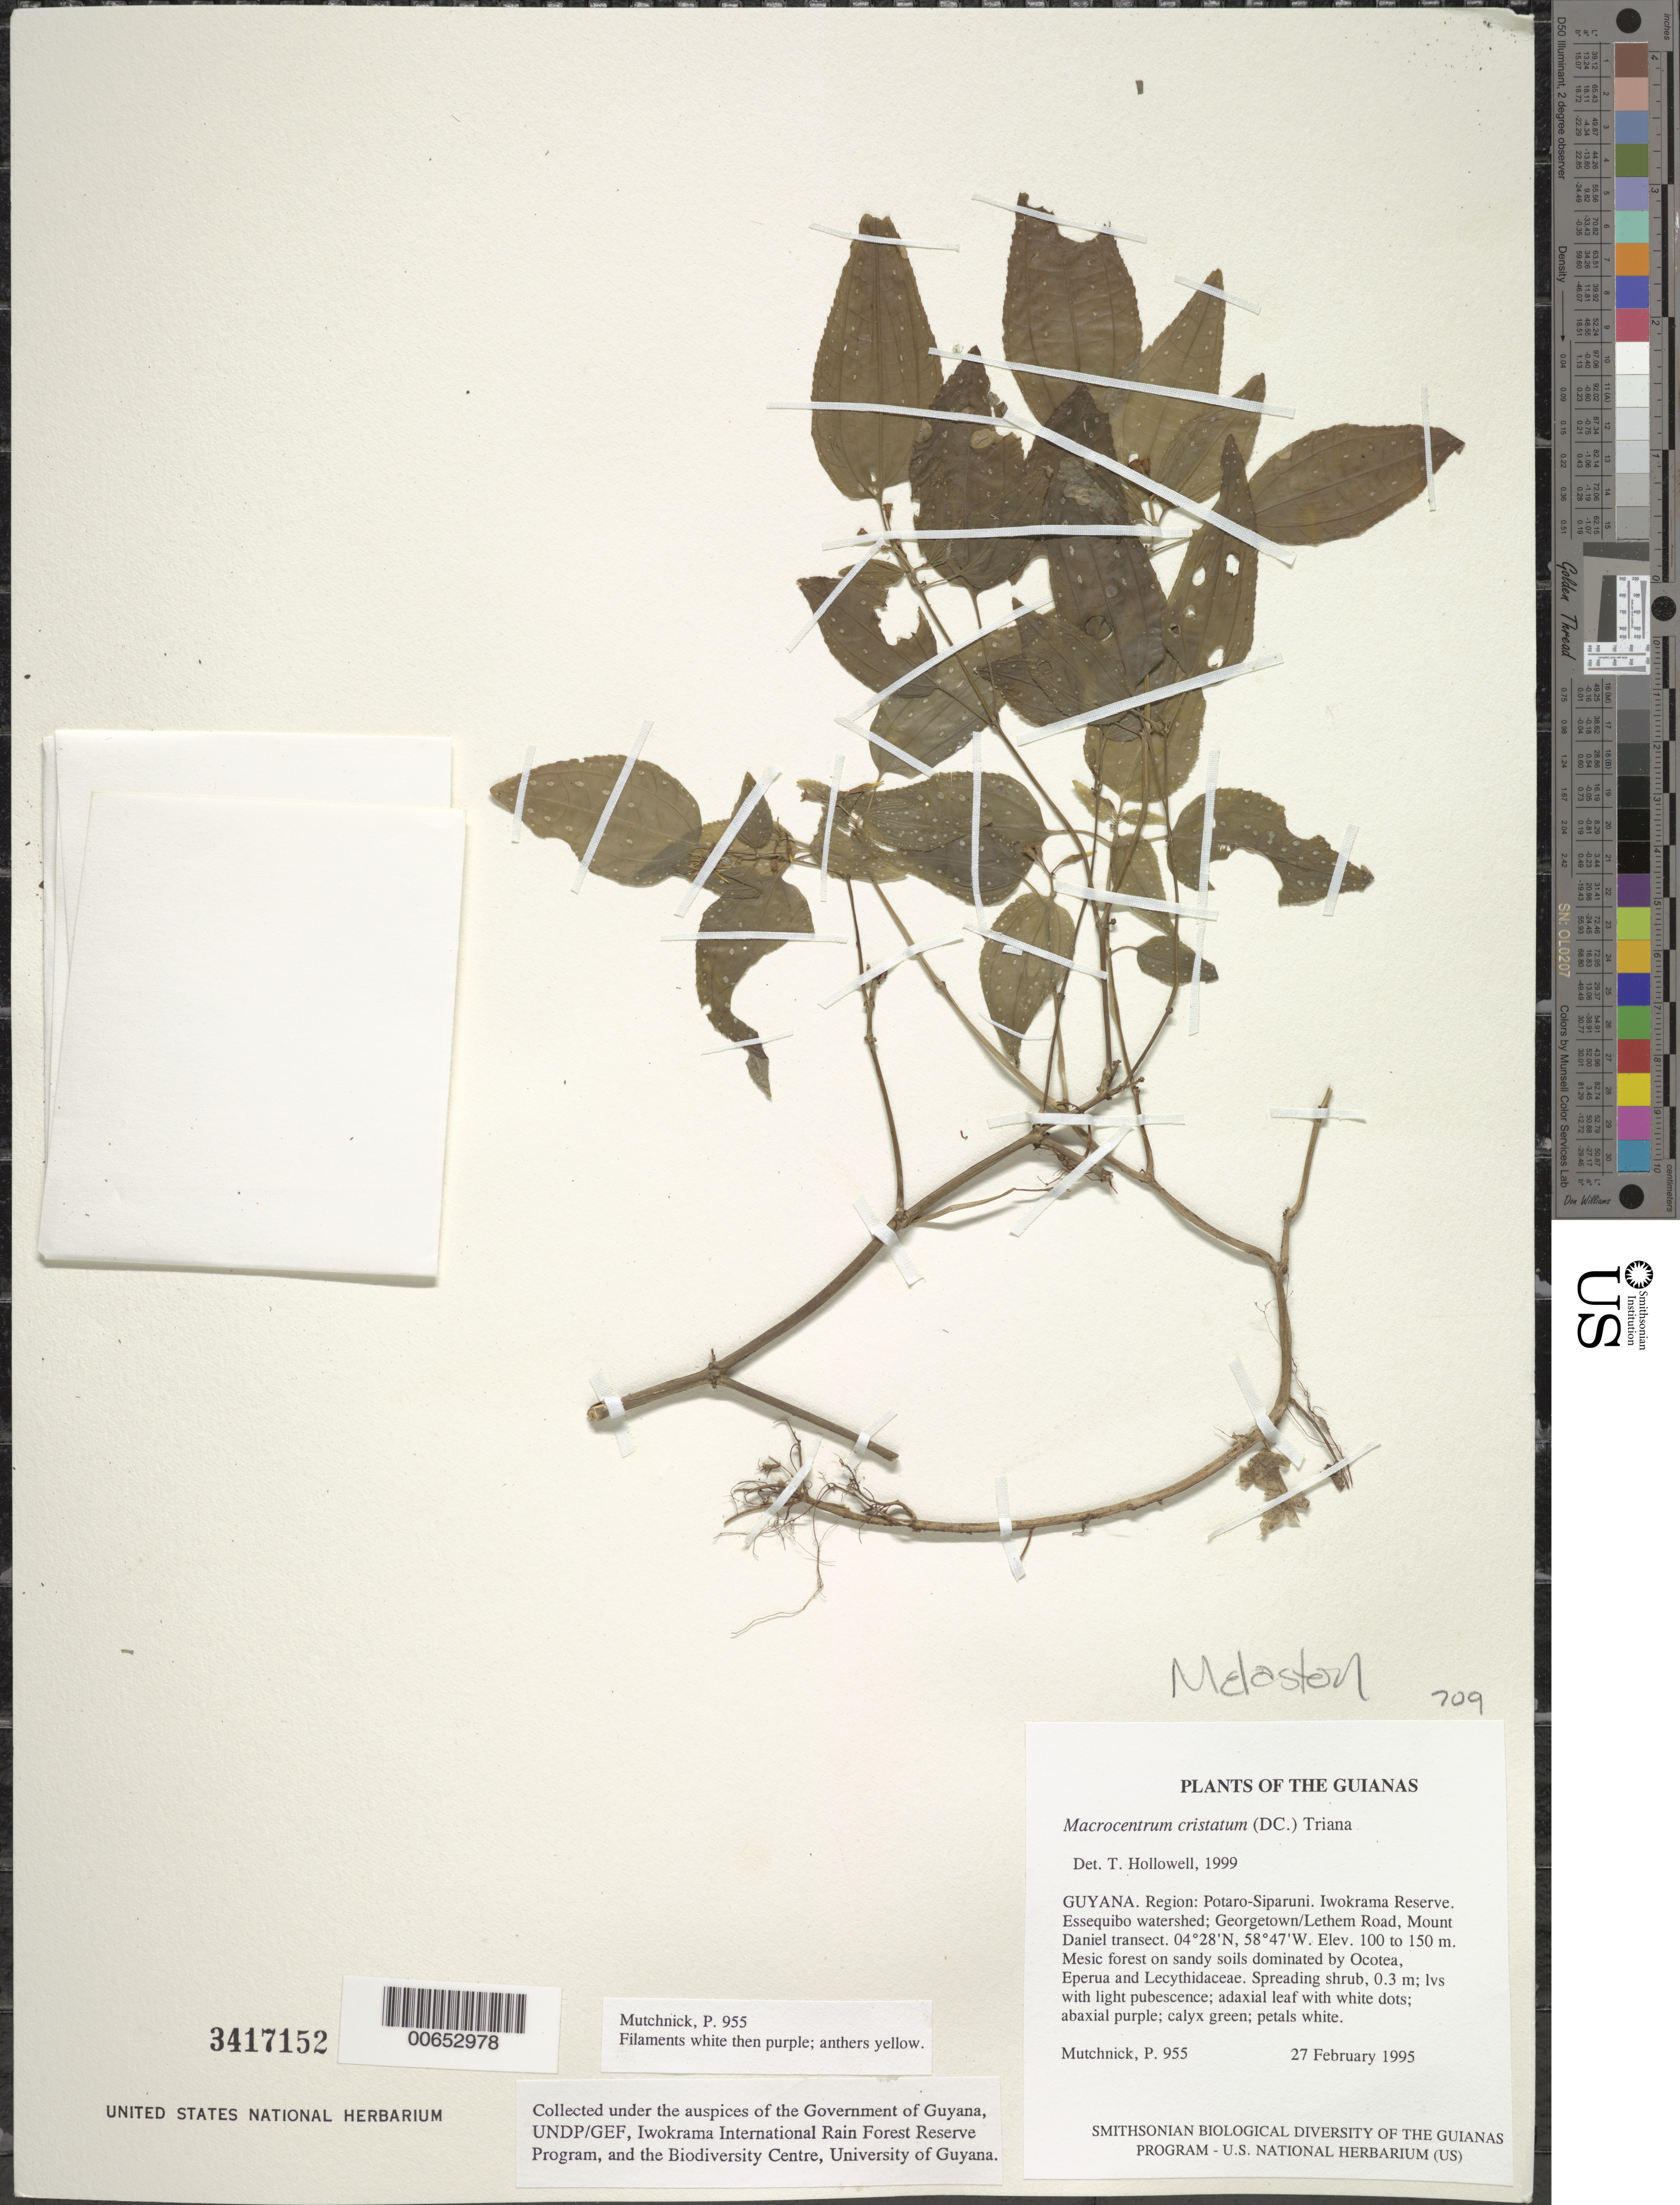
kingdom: Plantae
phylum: Tracheophyta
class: Magnoliopsida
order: Myrtales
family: Melastomataceae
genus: Macrocentrum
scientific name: Macrocentrum cristatum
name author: (DC.) Triana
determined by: Almeda, F.; Penneys, D. S.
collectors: P. Mutchnick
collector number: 955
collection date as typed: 27 February 1995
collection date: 1995-02-27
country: Guyana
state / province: Potaro-Siparuni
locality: Iwokrama Reserve. Essequibo watershed; Georgetown/Lethem Road, Mount Daniel transect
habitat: Mesic forest on sandy soils dominated by Ocotea, Eperua and Lecythidaceae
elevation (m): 100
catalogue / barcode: US 3417152